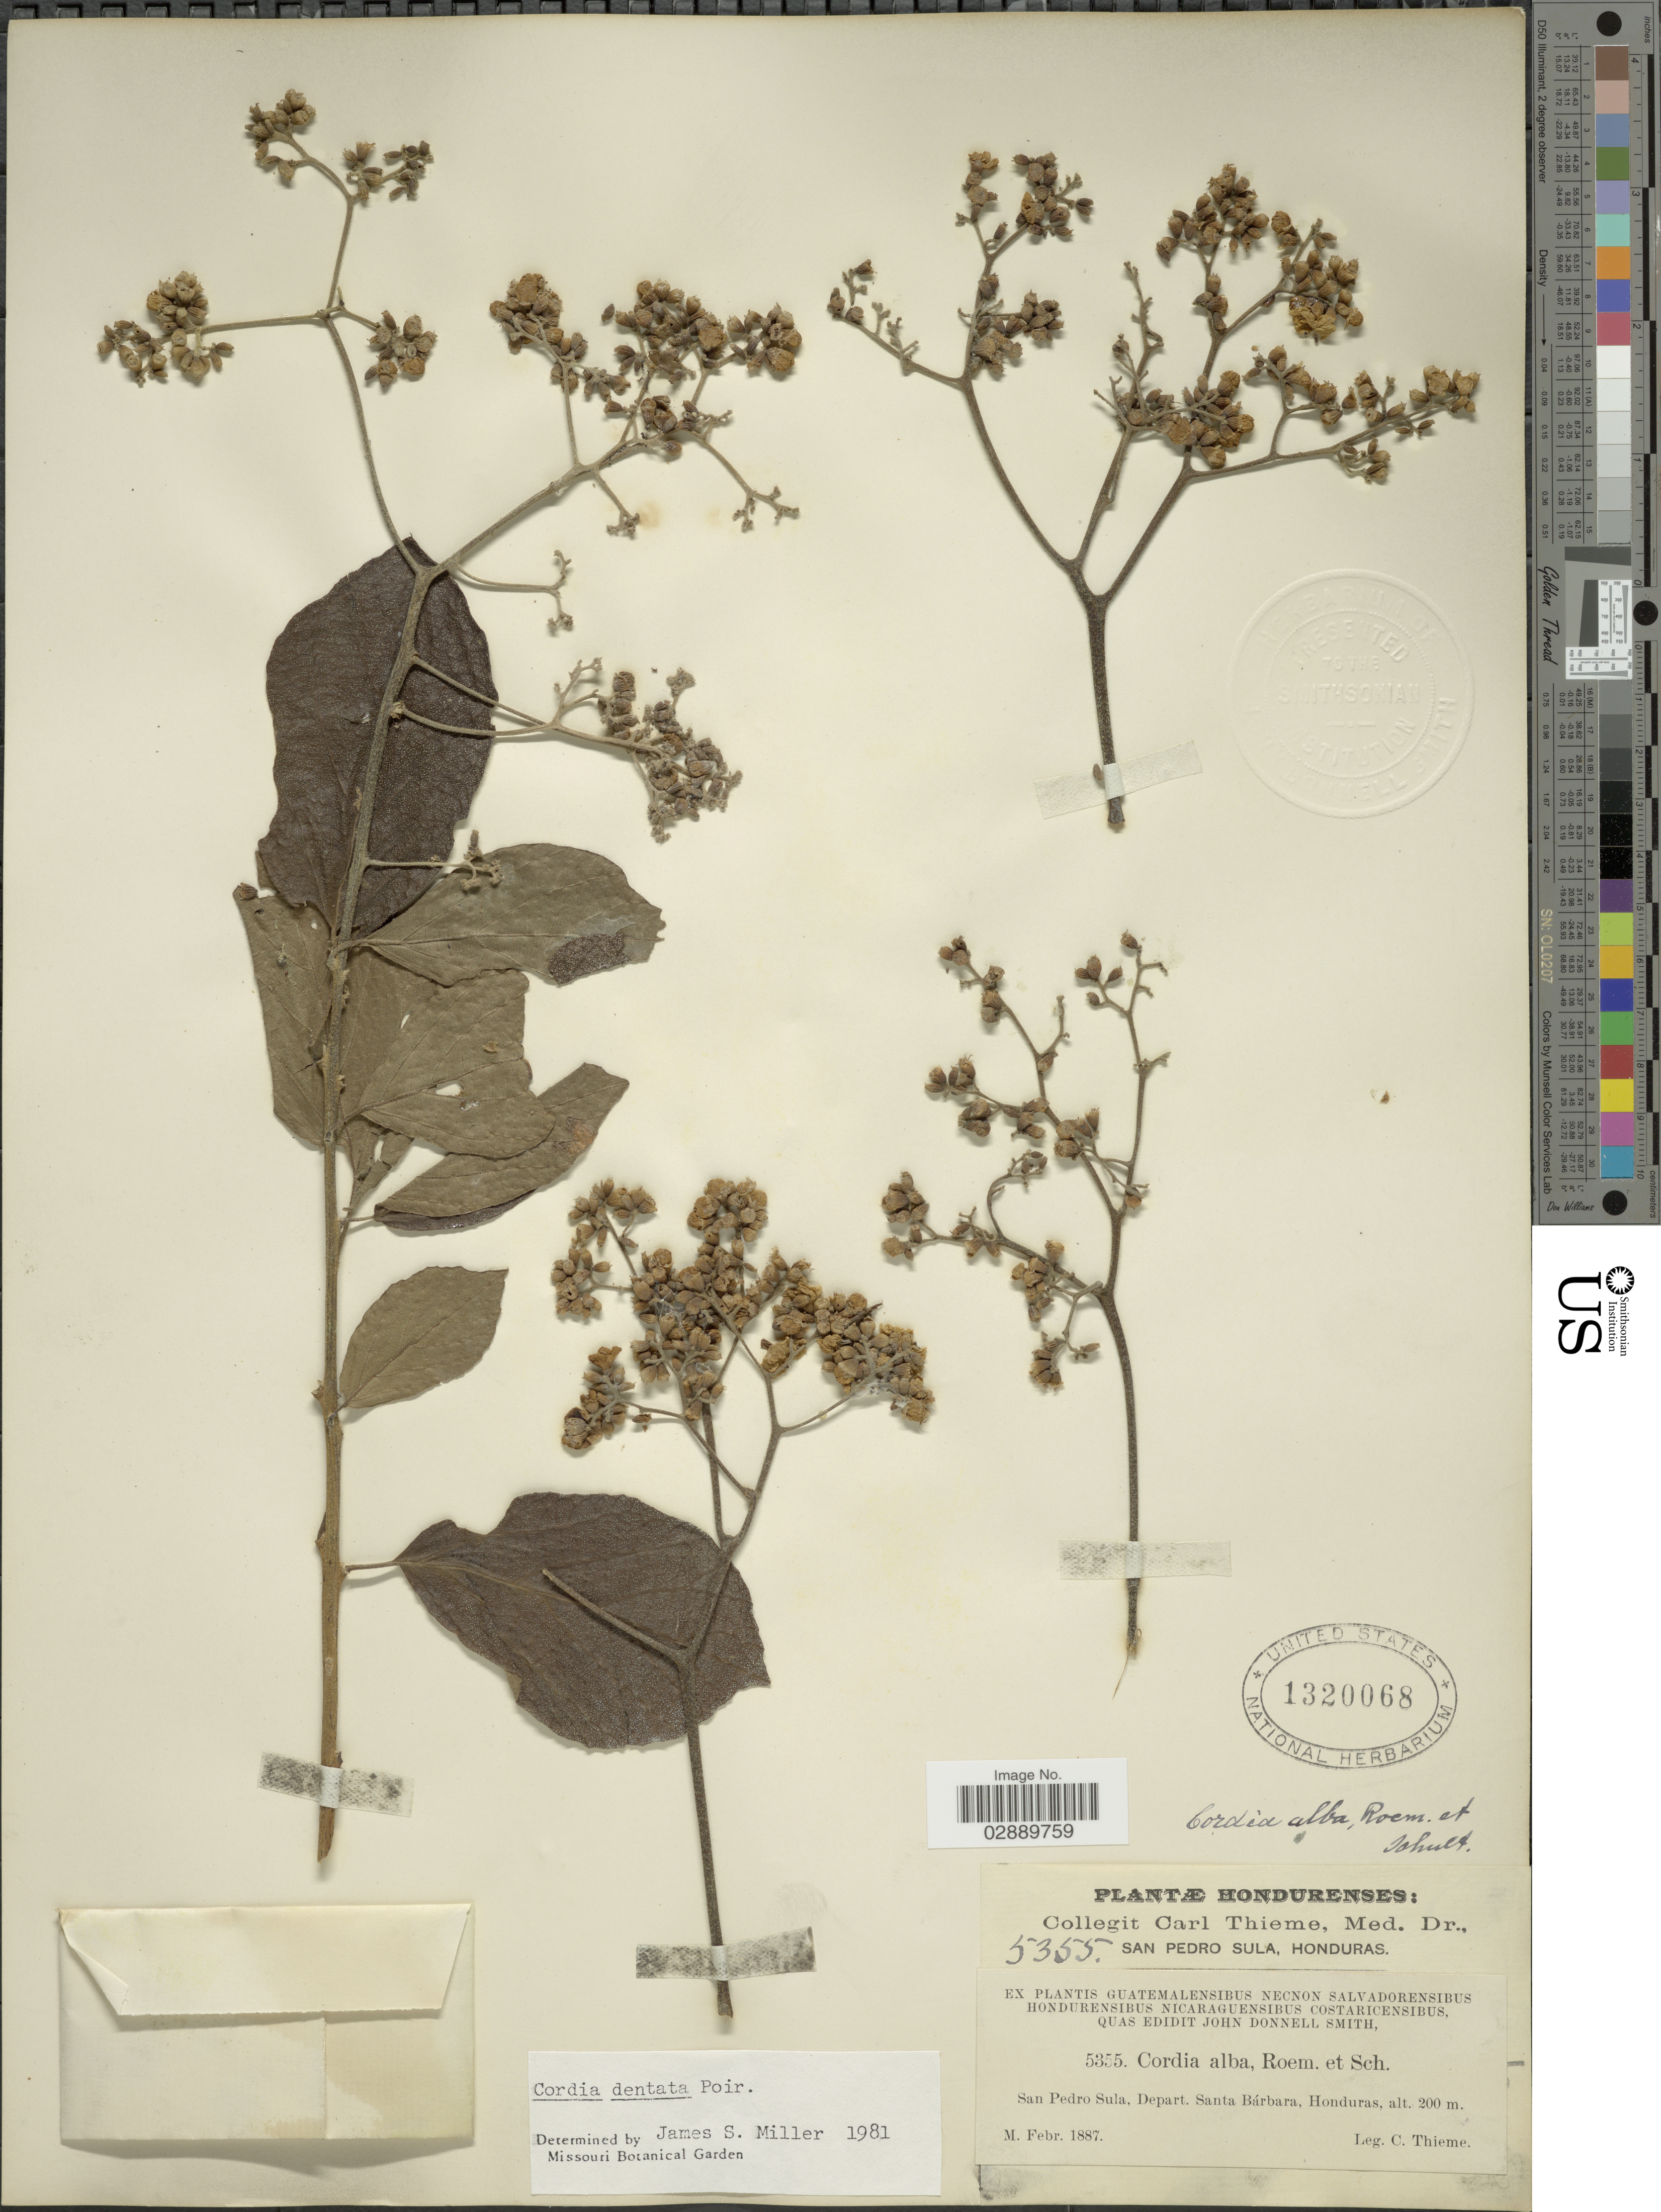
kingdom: Plantae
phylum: Tracheophyta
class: Magnoliopsida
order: Boraginales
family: Cordiaceae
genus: Cordia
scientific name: Cordia dentata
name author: Poir.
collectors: C. Thieme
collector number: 5355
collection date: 1887-02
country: Honduras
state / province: Santa Bárbara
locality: San Pedro Sula, Depart. Santa Bárbara.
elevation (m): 200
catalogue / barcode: US 1320068